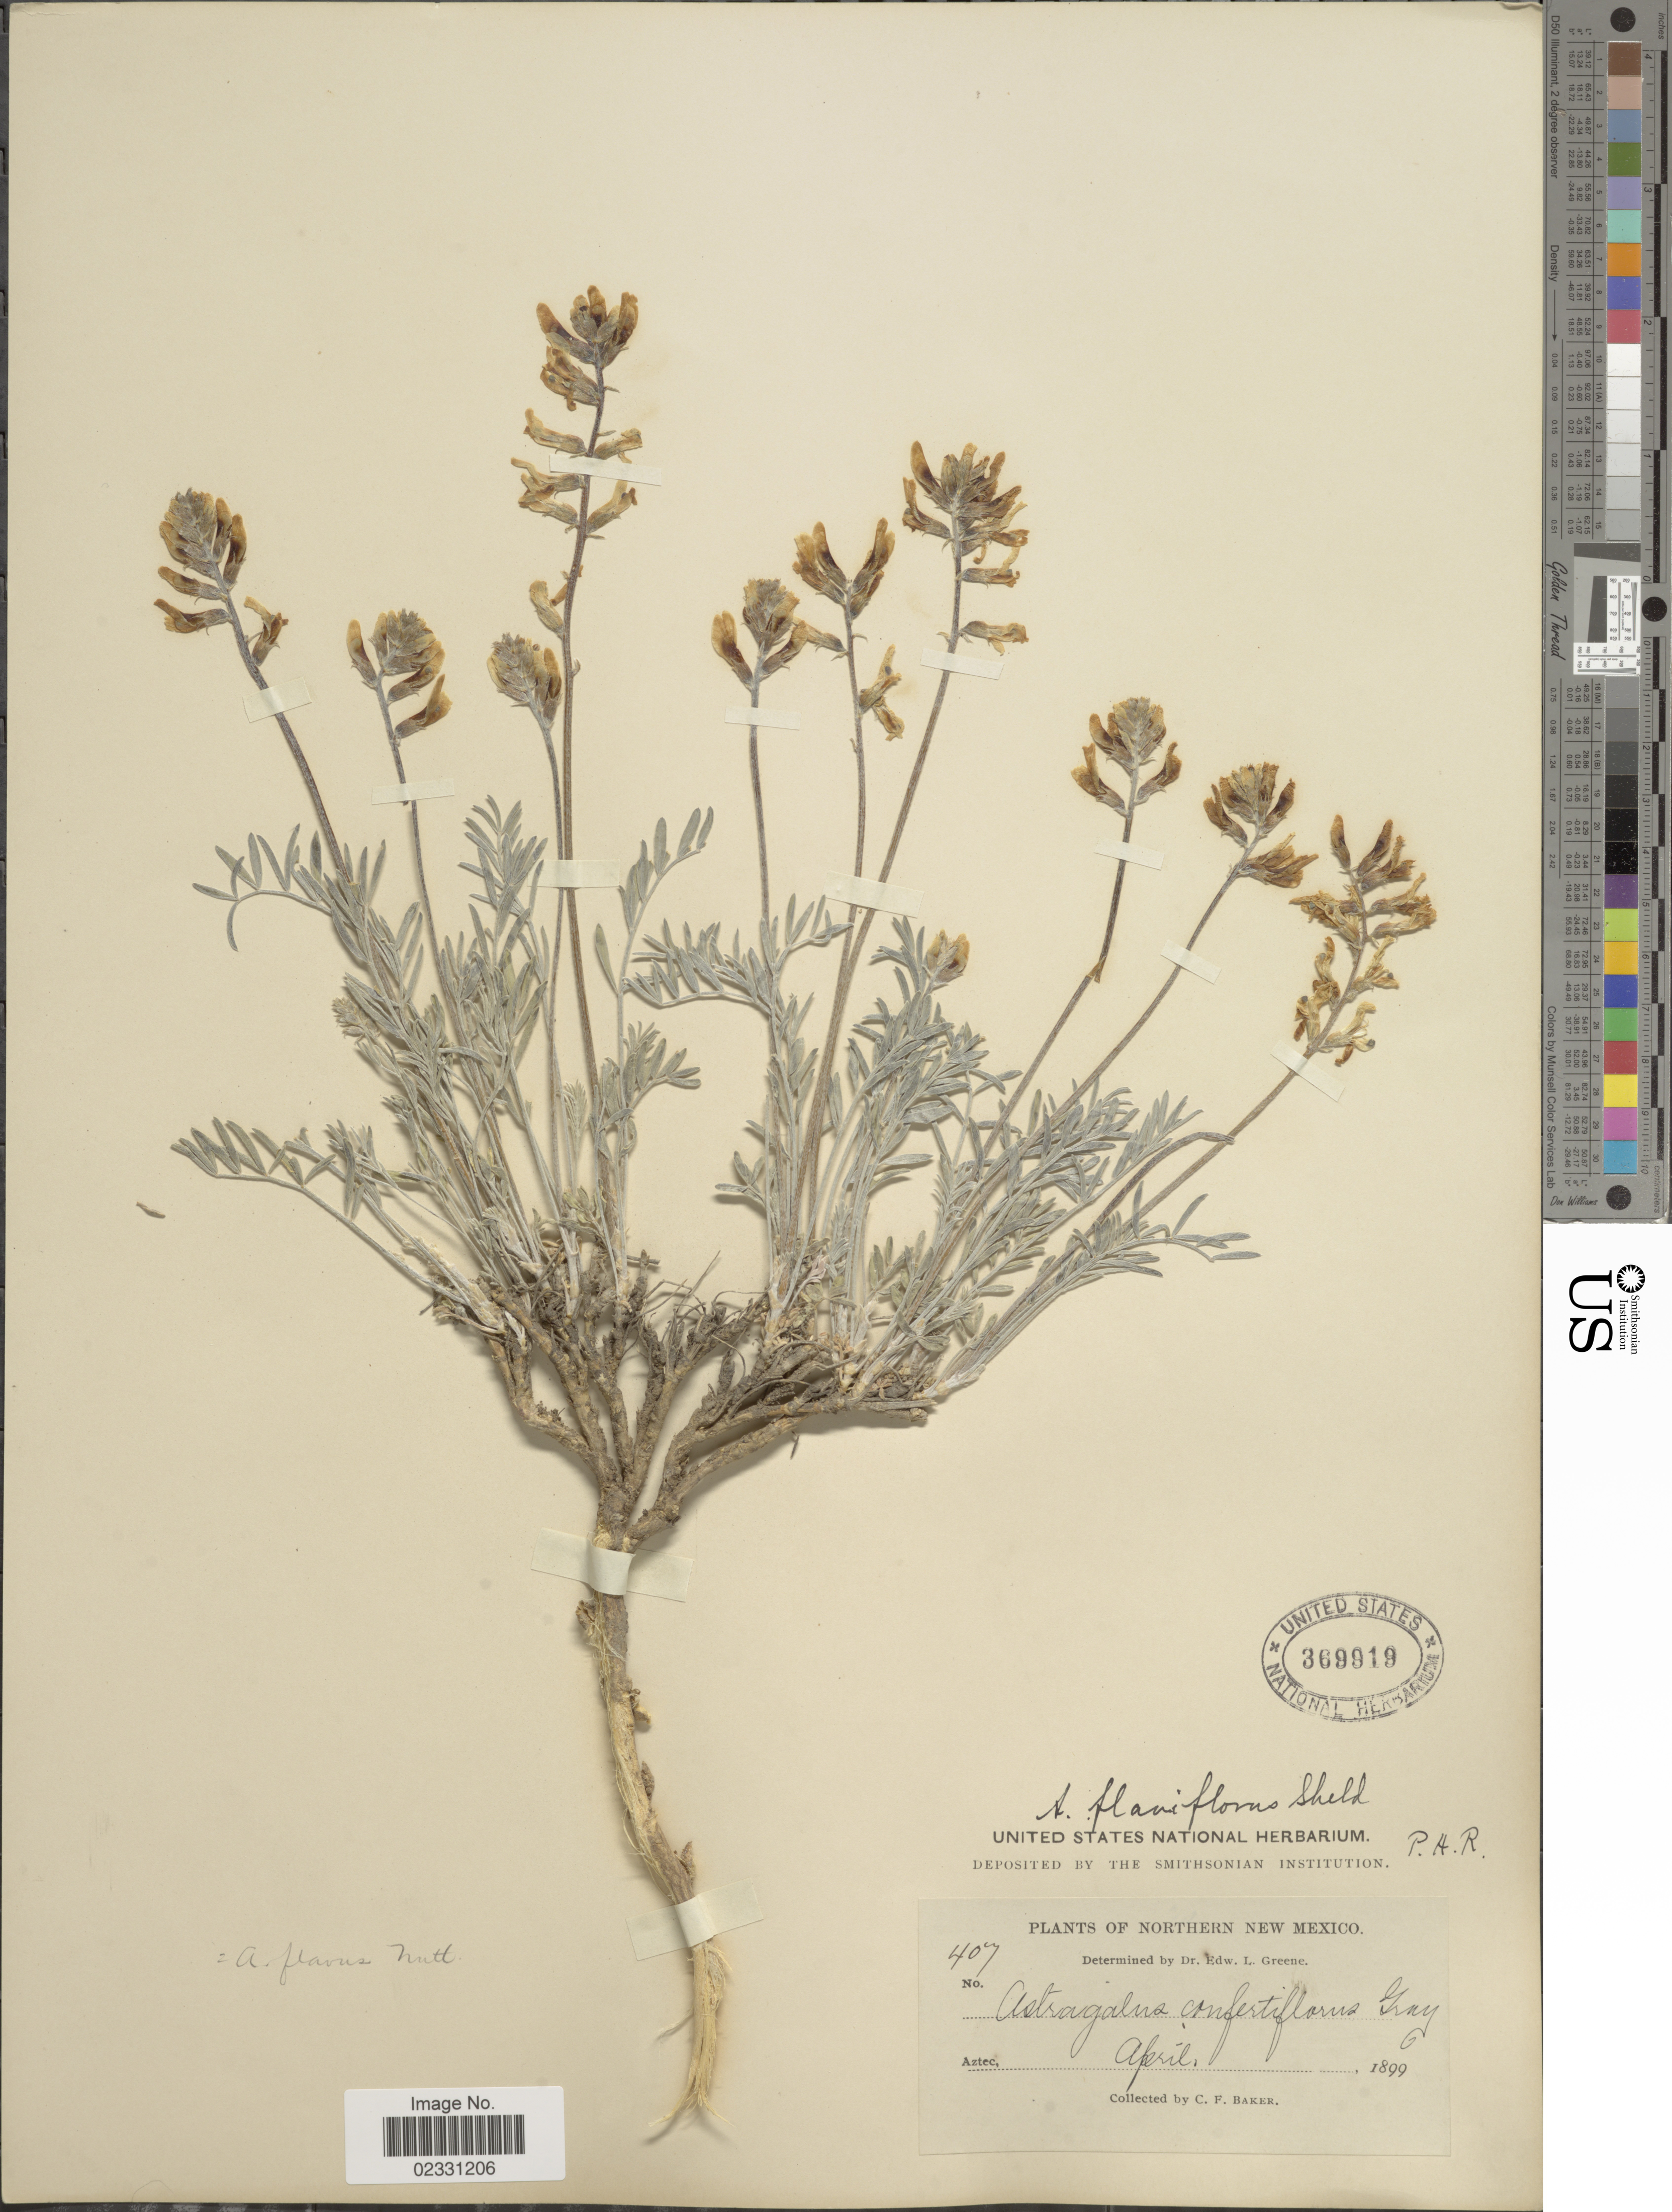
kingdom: Plantae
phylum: Tracheophyta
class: Magnoliopsida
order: Fabales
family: Fabaceae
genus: Astragalus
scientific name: Astragalus flavus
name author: Torr. & A. Gray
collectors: C. F. Baker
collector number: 407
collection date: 1899-04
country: United States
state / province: New Mexico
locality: Northern New Mexico. Aztec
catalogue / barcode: US 369919